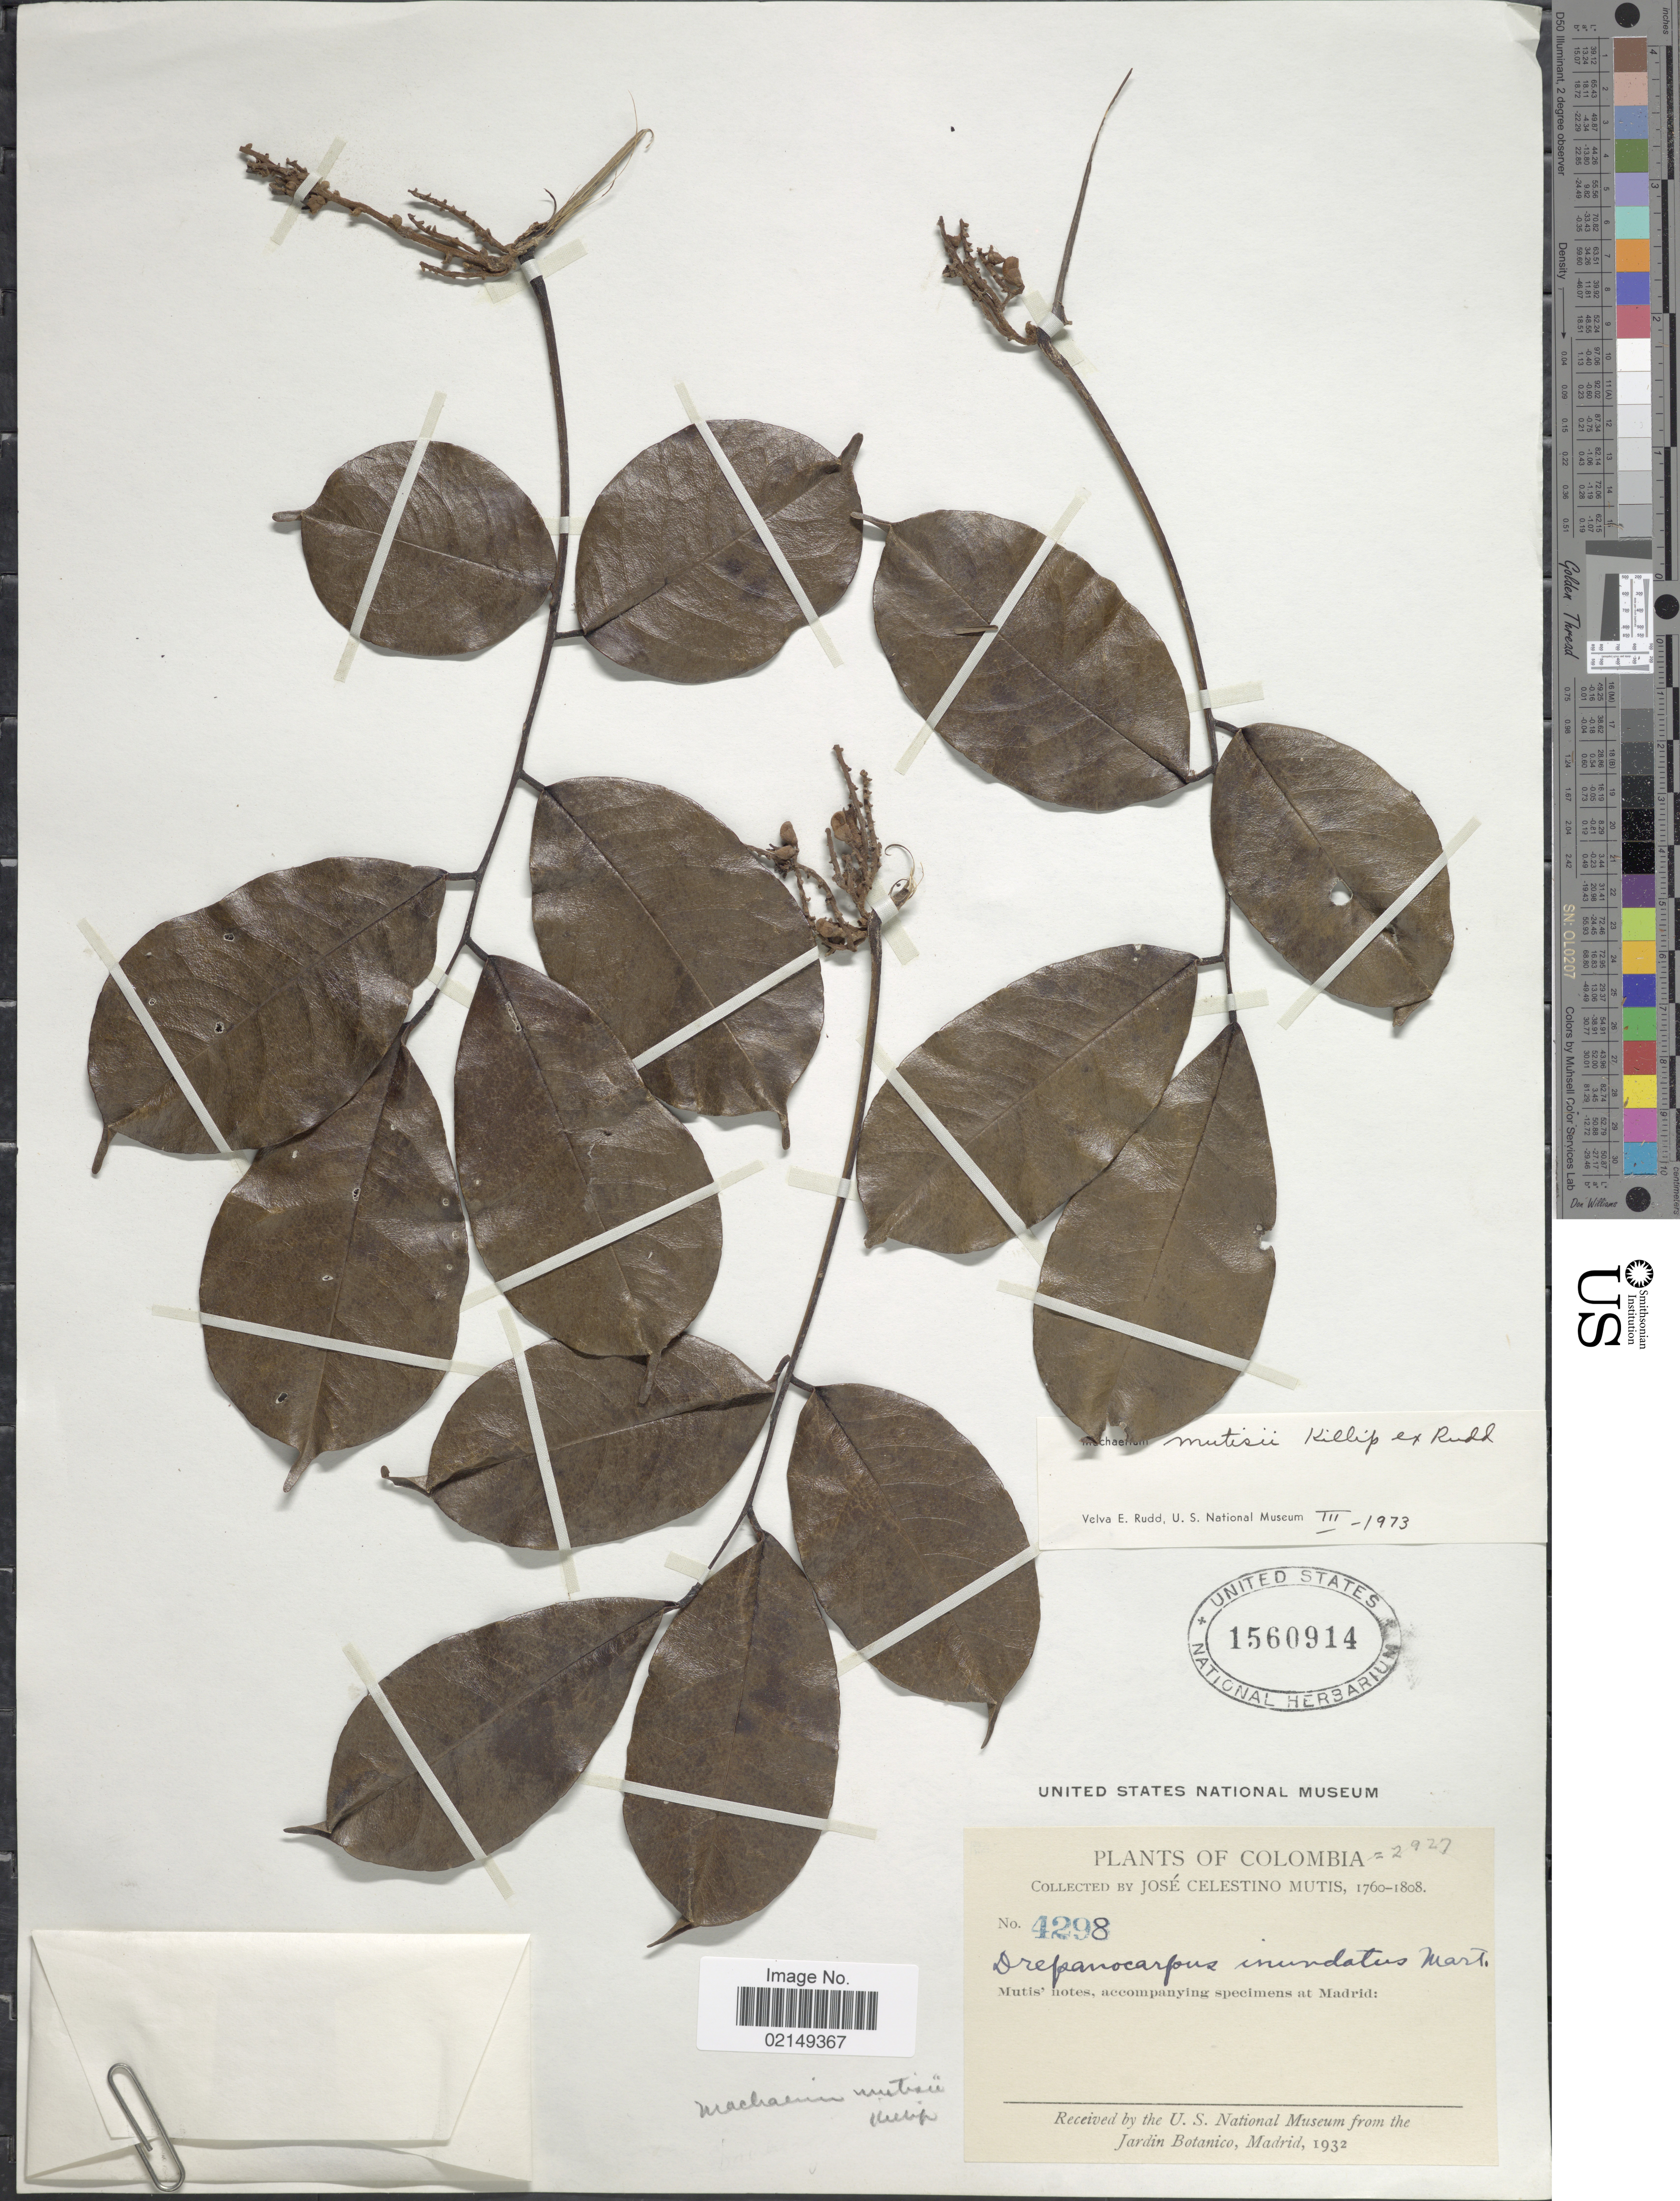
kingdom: Plantae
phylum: Tracheophyta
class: Magnoliopsida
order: Fabales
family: Fabaceae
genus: Machaerium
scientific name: Machaerium mutisii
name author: Killip ex Rudd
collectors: J. C. B. Mutis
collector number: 4298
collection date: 1760/1808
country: Colombia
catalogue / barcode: US 1560914